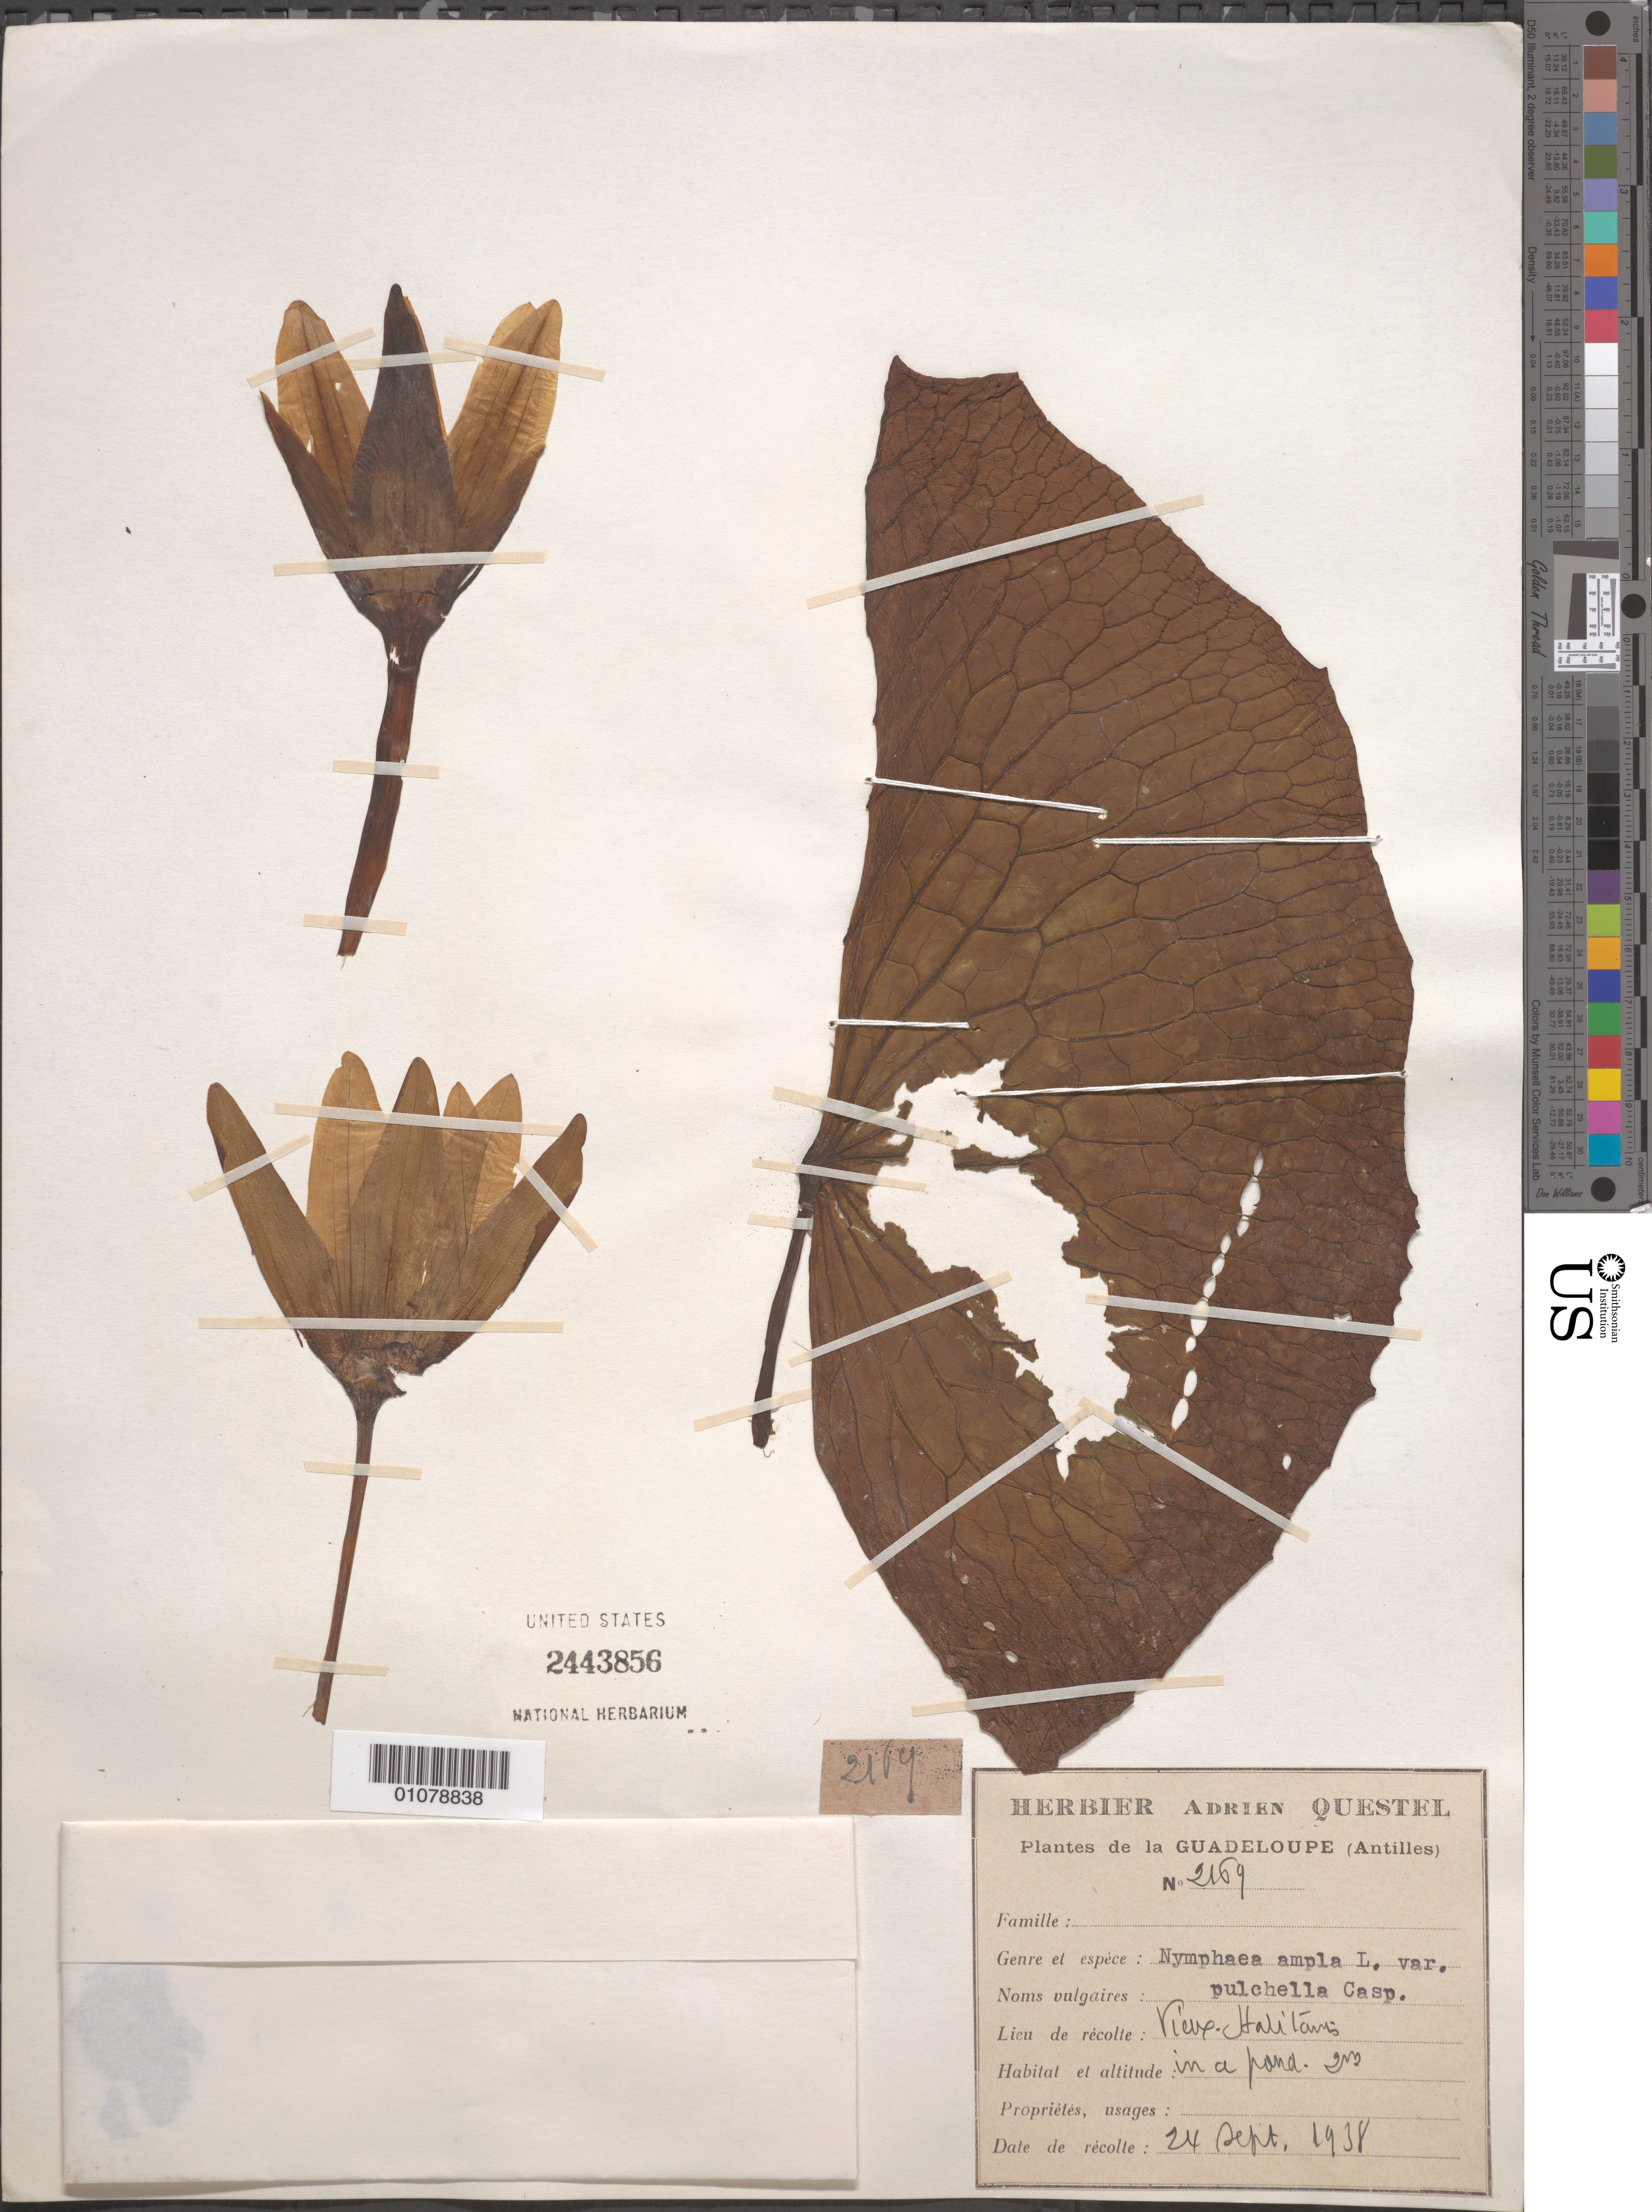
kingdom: Plantae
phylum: Tracheophyta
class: Magnoliopsida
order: Nymphaeales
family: Nymphaeaceae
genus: Nymphaea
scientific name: Nymphaea ampla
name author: (Salisb.) DC.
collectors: A. Questel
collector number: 2169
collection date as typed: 24 Sep 1938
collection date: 1938-09-24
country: Guadeloupe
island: Basse Terre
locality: Vieux-Habitants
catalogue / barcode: US 1443856